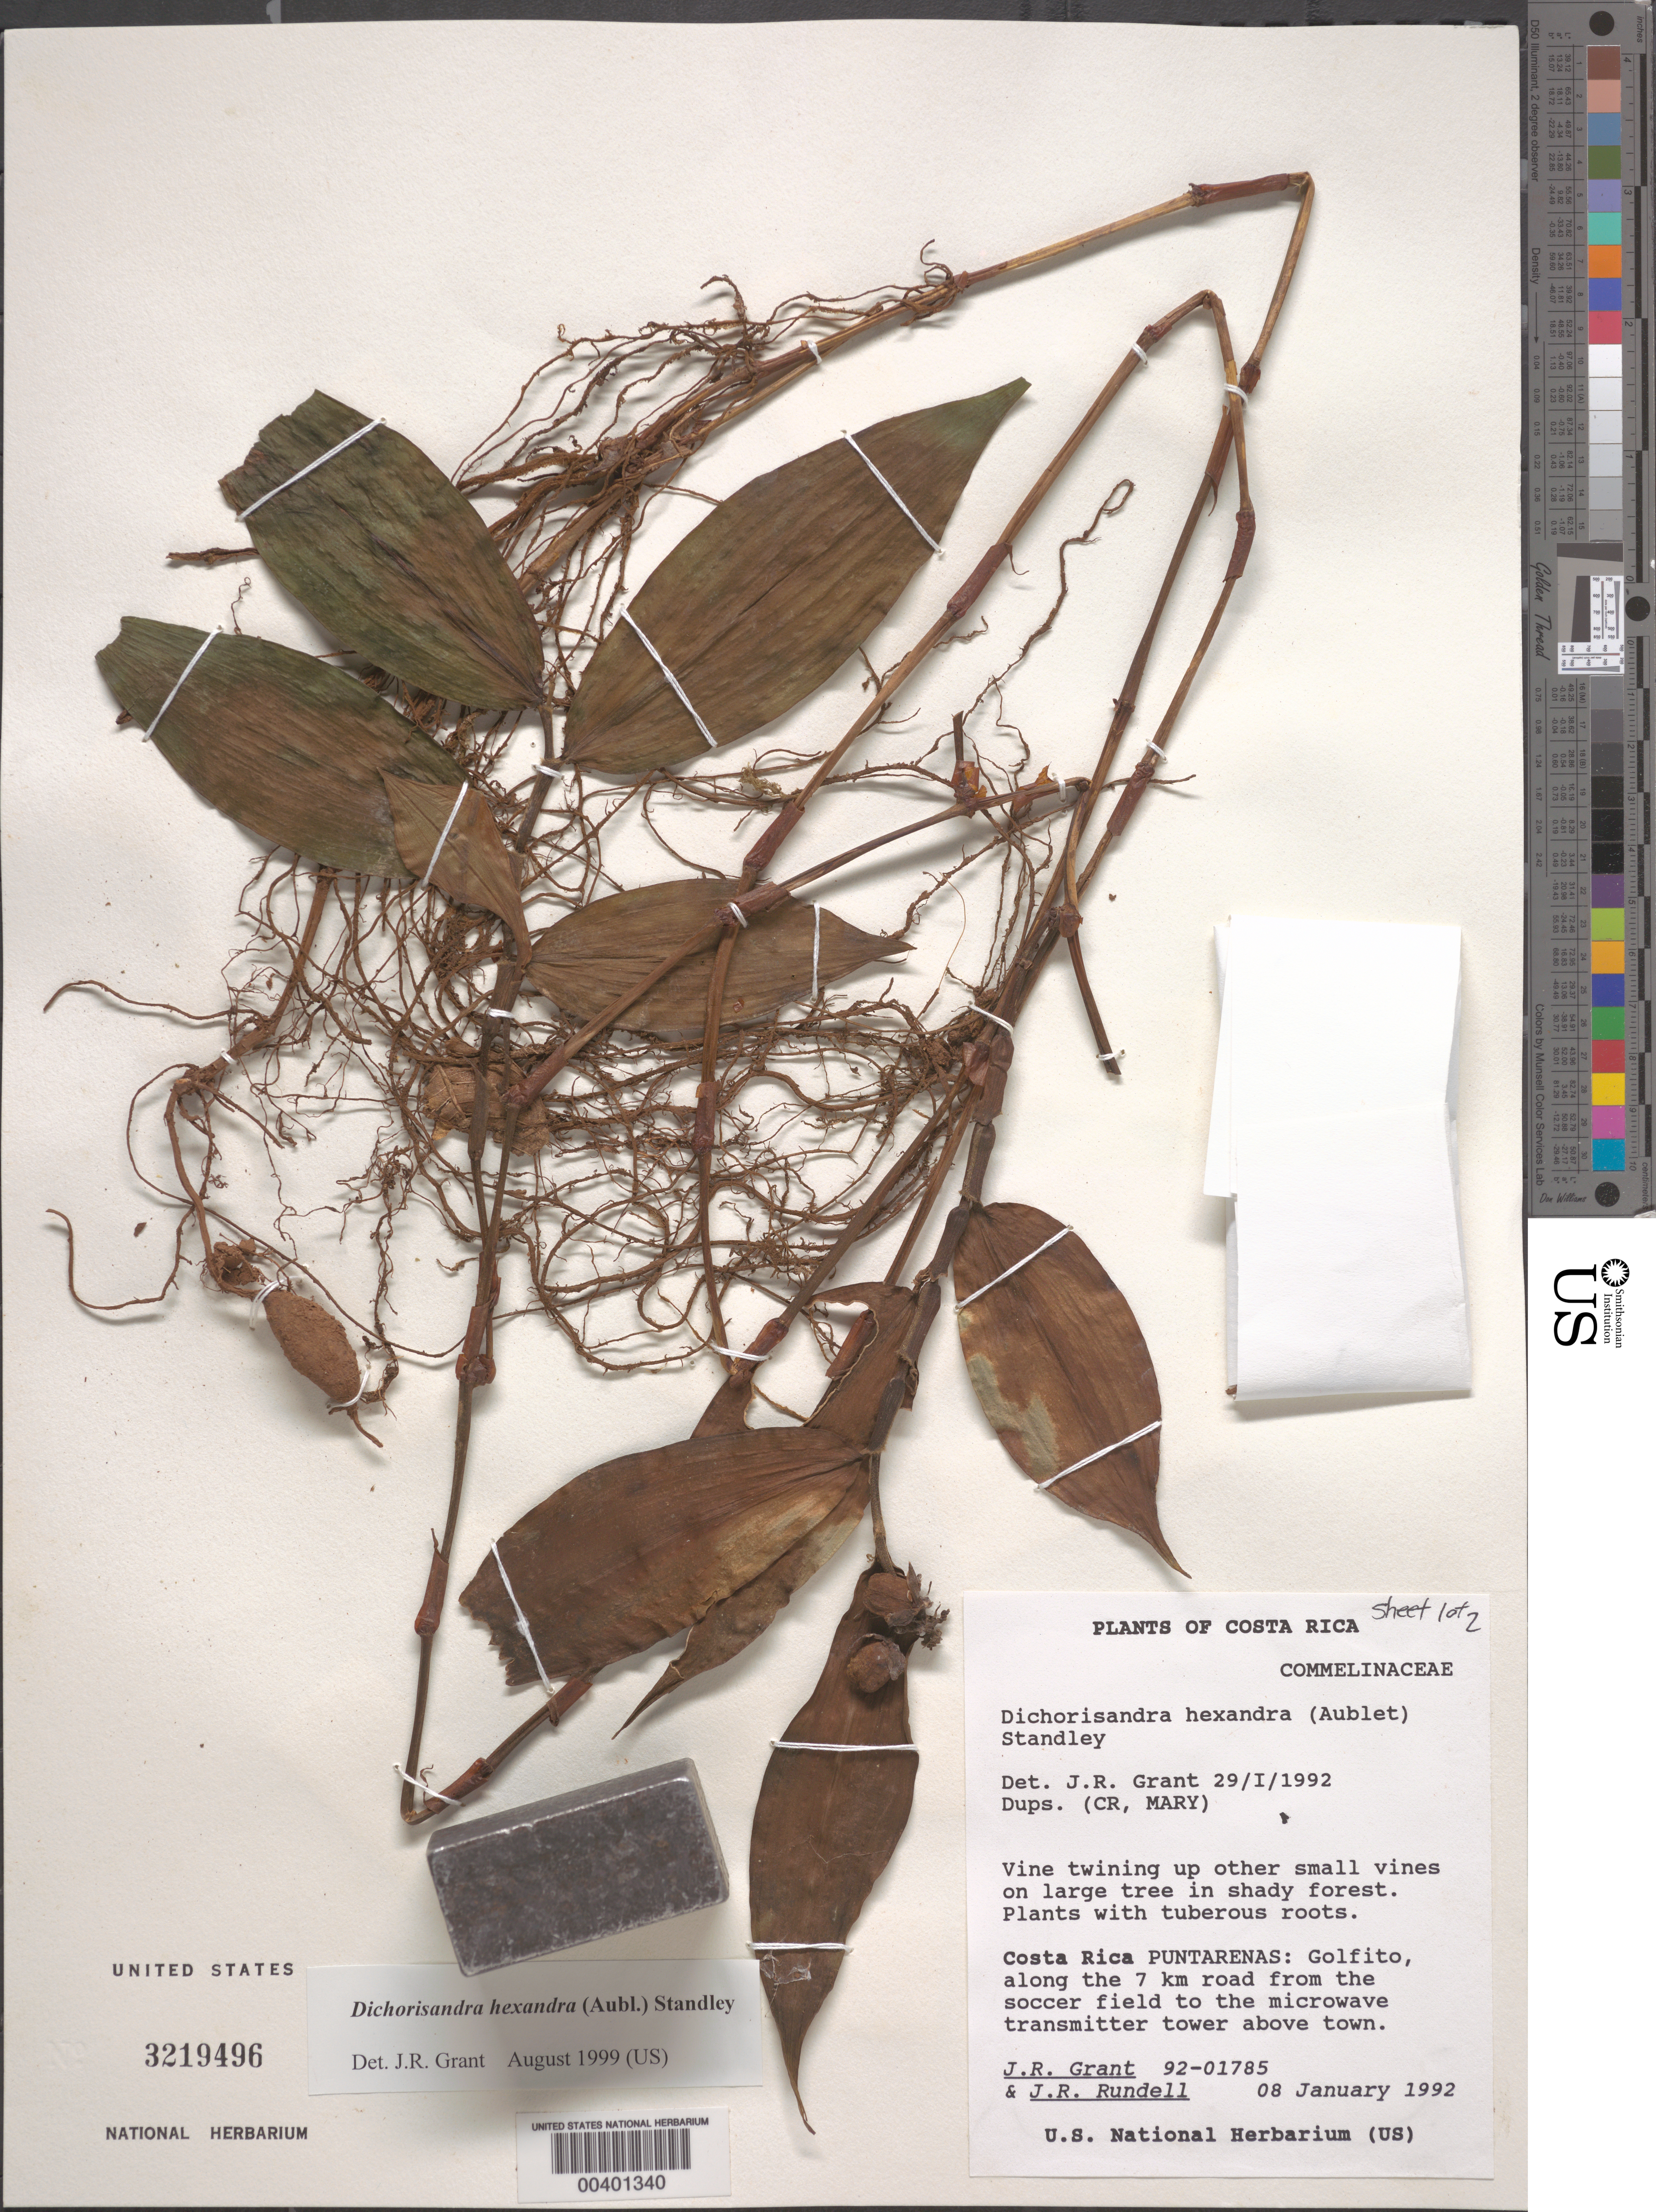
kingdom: Plantae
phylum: Tracheophyta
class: Liliopsida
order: Commelinales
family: Commelinaceae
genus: Tripogandra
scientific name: Tripogandra serrulata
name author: (Vahl) Handlos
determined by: Grant, J. R., (SWITZERLAND)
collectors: J. R. Grant & J. R. Rundell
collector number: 92-01785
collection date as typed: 08 Jan 1992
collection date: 1992-01-08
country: Costa Rica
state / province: Puntarenas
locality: Golfito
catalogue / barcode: US 3219496